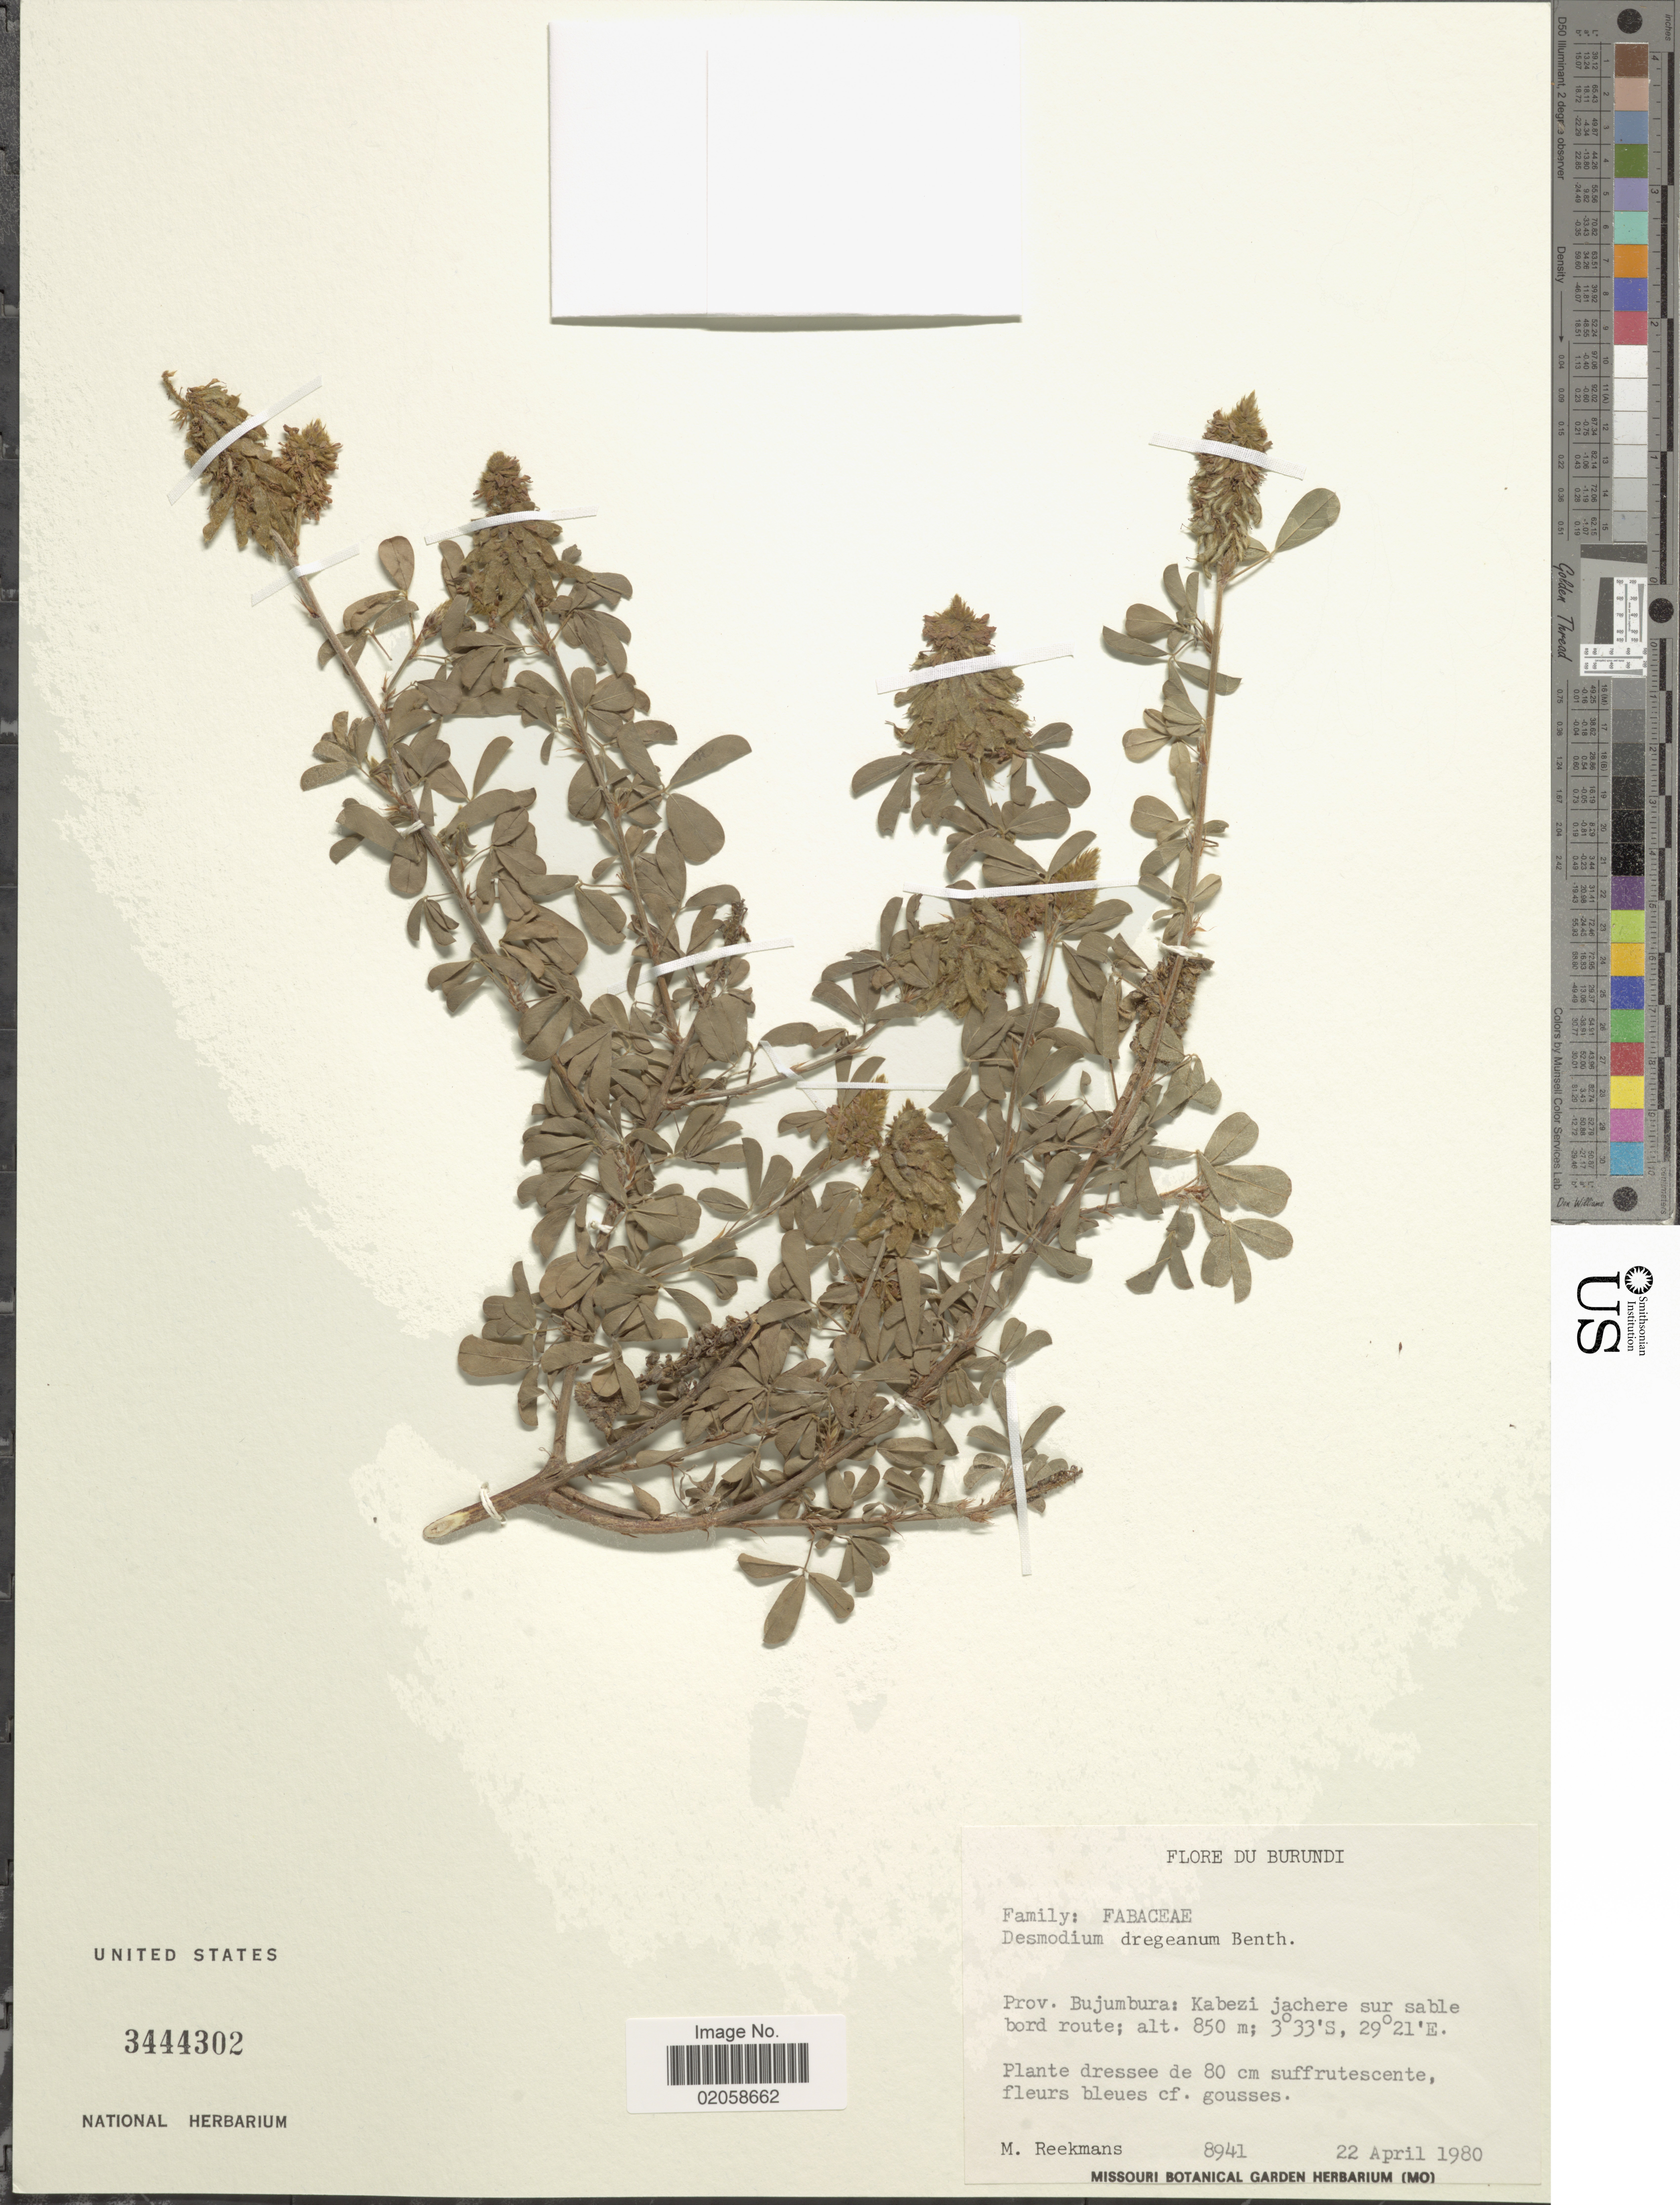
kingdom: Plantae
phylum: Tracheophyta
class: Magnoliopsida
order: Fabales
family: Fabaceae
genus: Grona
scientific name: Grona caffra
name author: (E. Mey.) H. Ohashi & K. Ohashi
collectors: M. Reekmans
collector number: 8941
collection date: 1980-04-22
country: Burundi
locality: Prov. Bujumbura: Kabezi jechere sur sable bord route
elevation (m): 850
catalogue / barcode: US 3444302